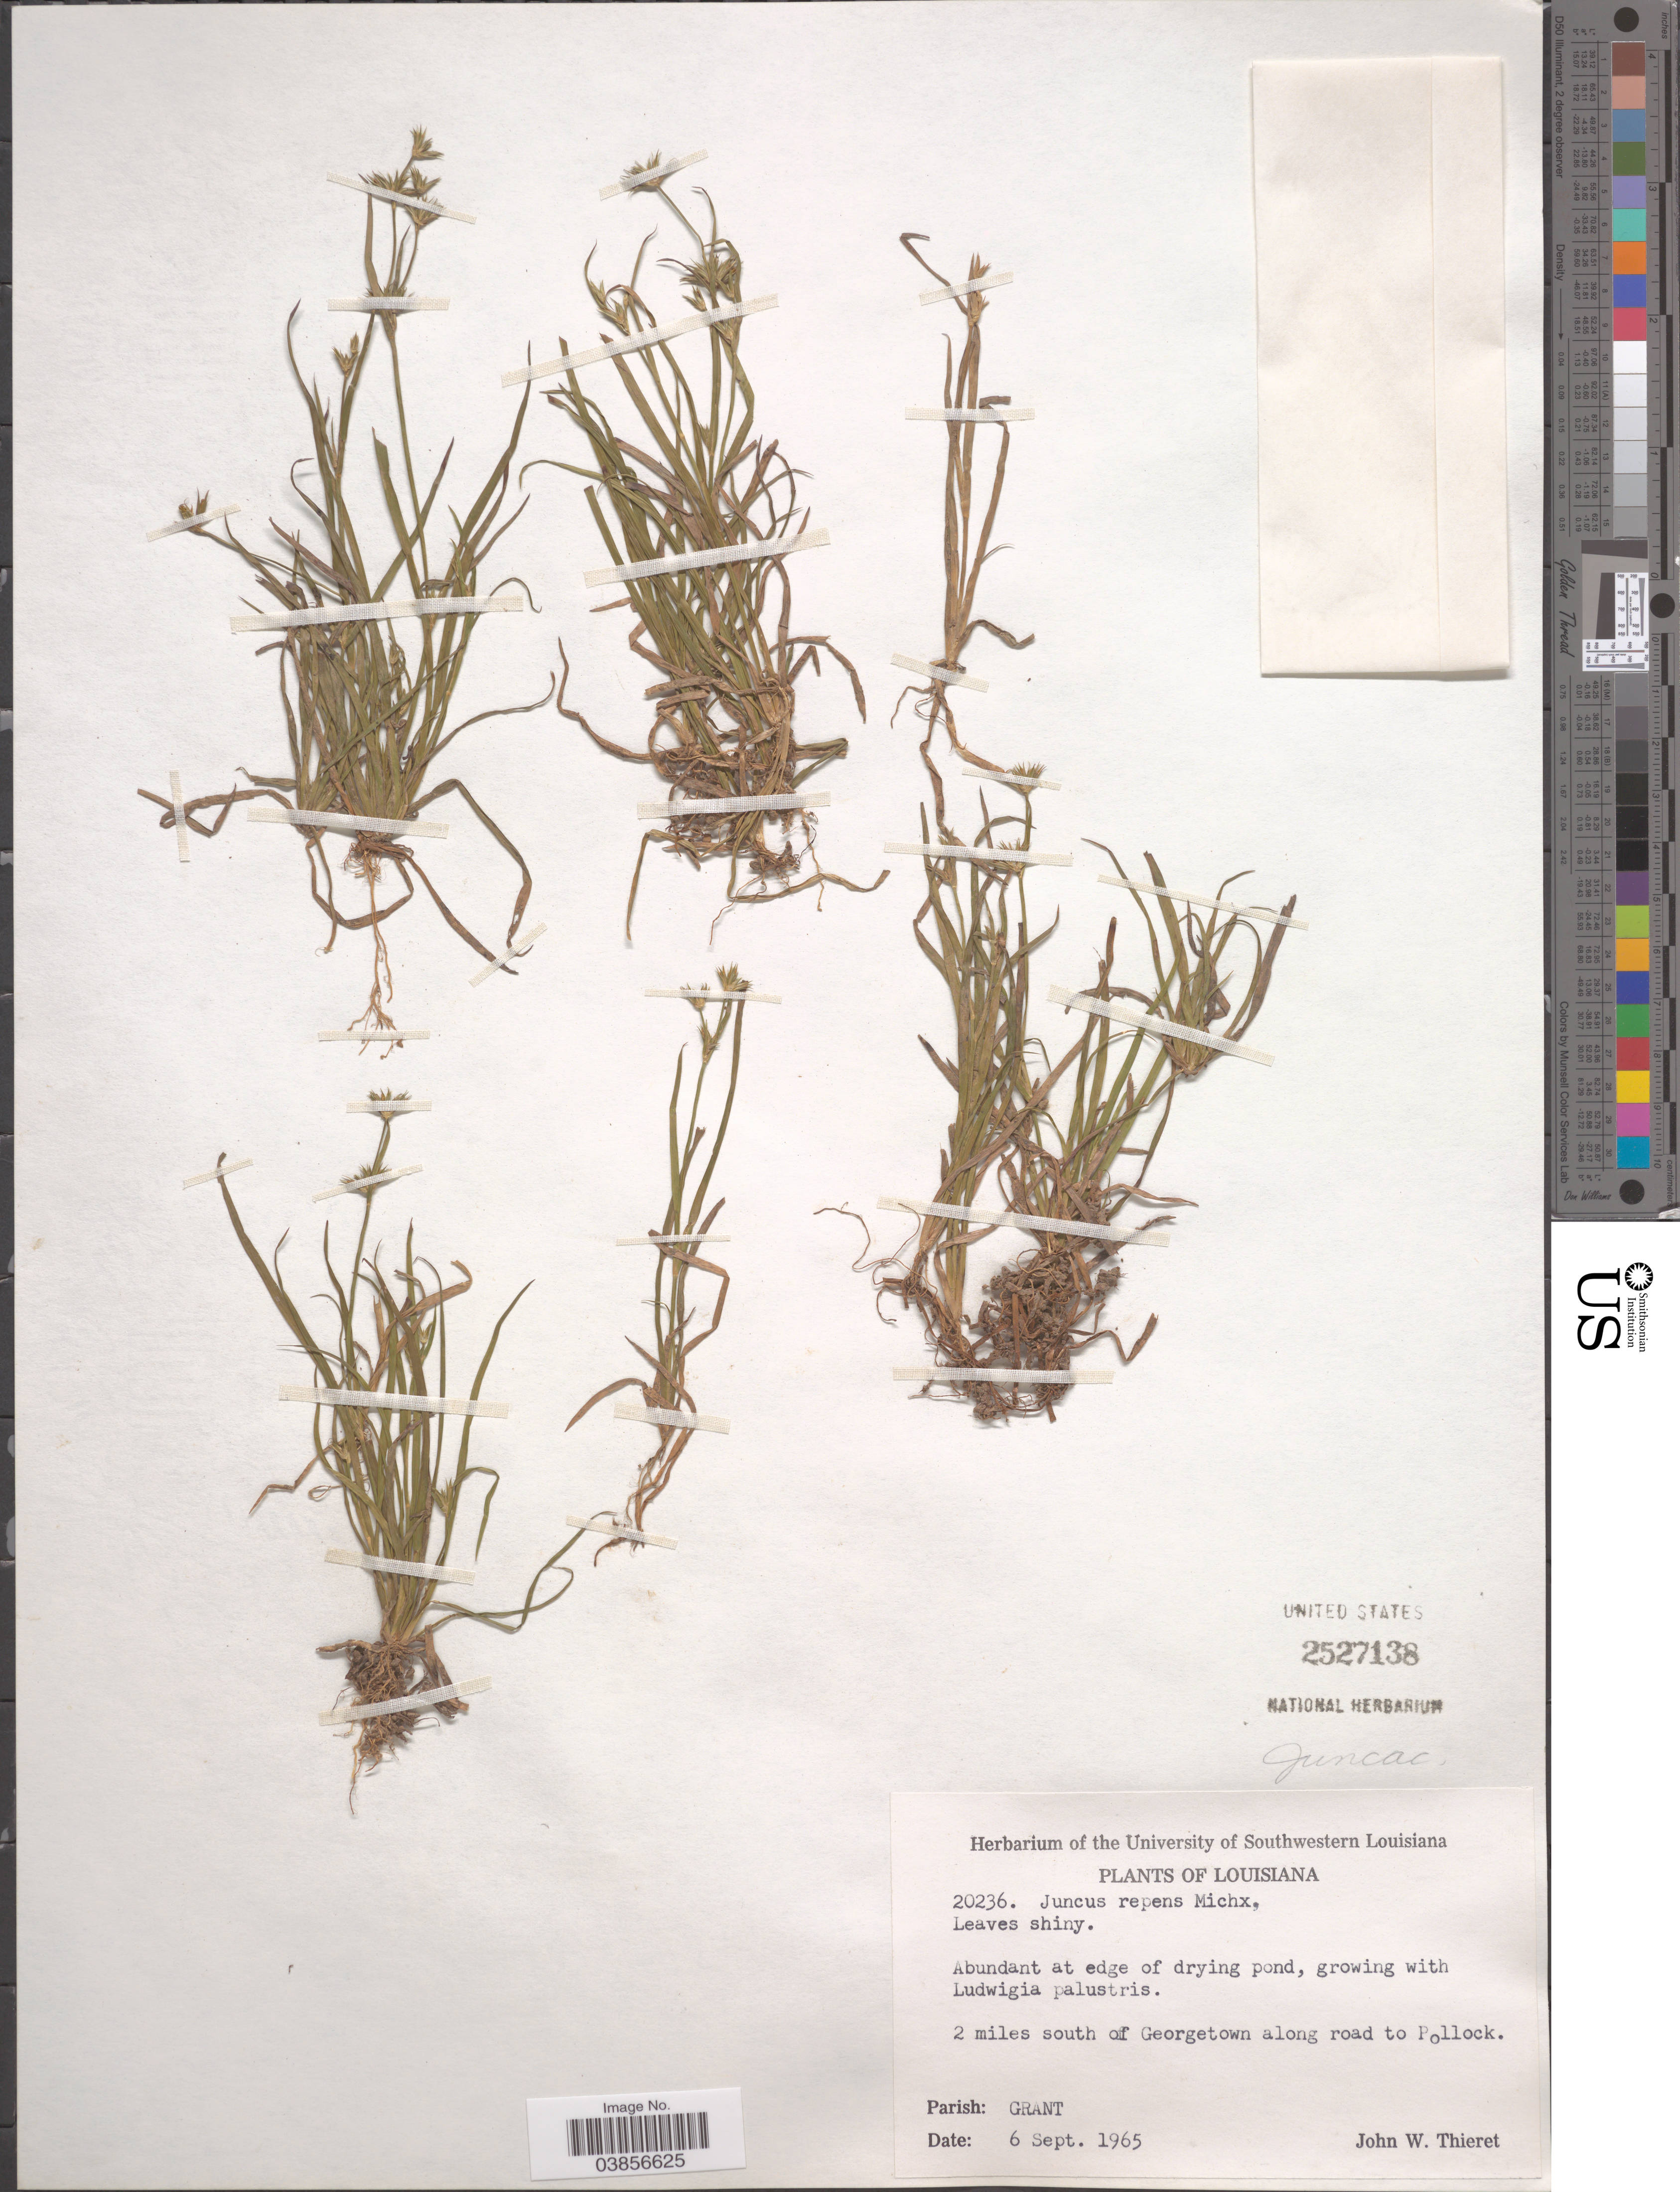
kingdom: Plantae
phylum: Tracheophyta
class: Liliopsida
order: Poales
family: Juncaceae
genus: Juncus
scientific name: Juncus repens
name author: Michx.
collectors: J. W. Thieret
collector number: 20236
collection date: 1965-09-06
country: United States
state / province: Louisiana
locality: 2 miles south of Georgetown along road to Pollock. Parish: Grant.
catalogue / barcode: US 2527138